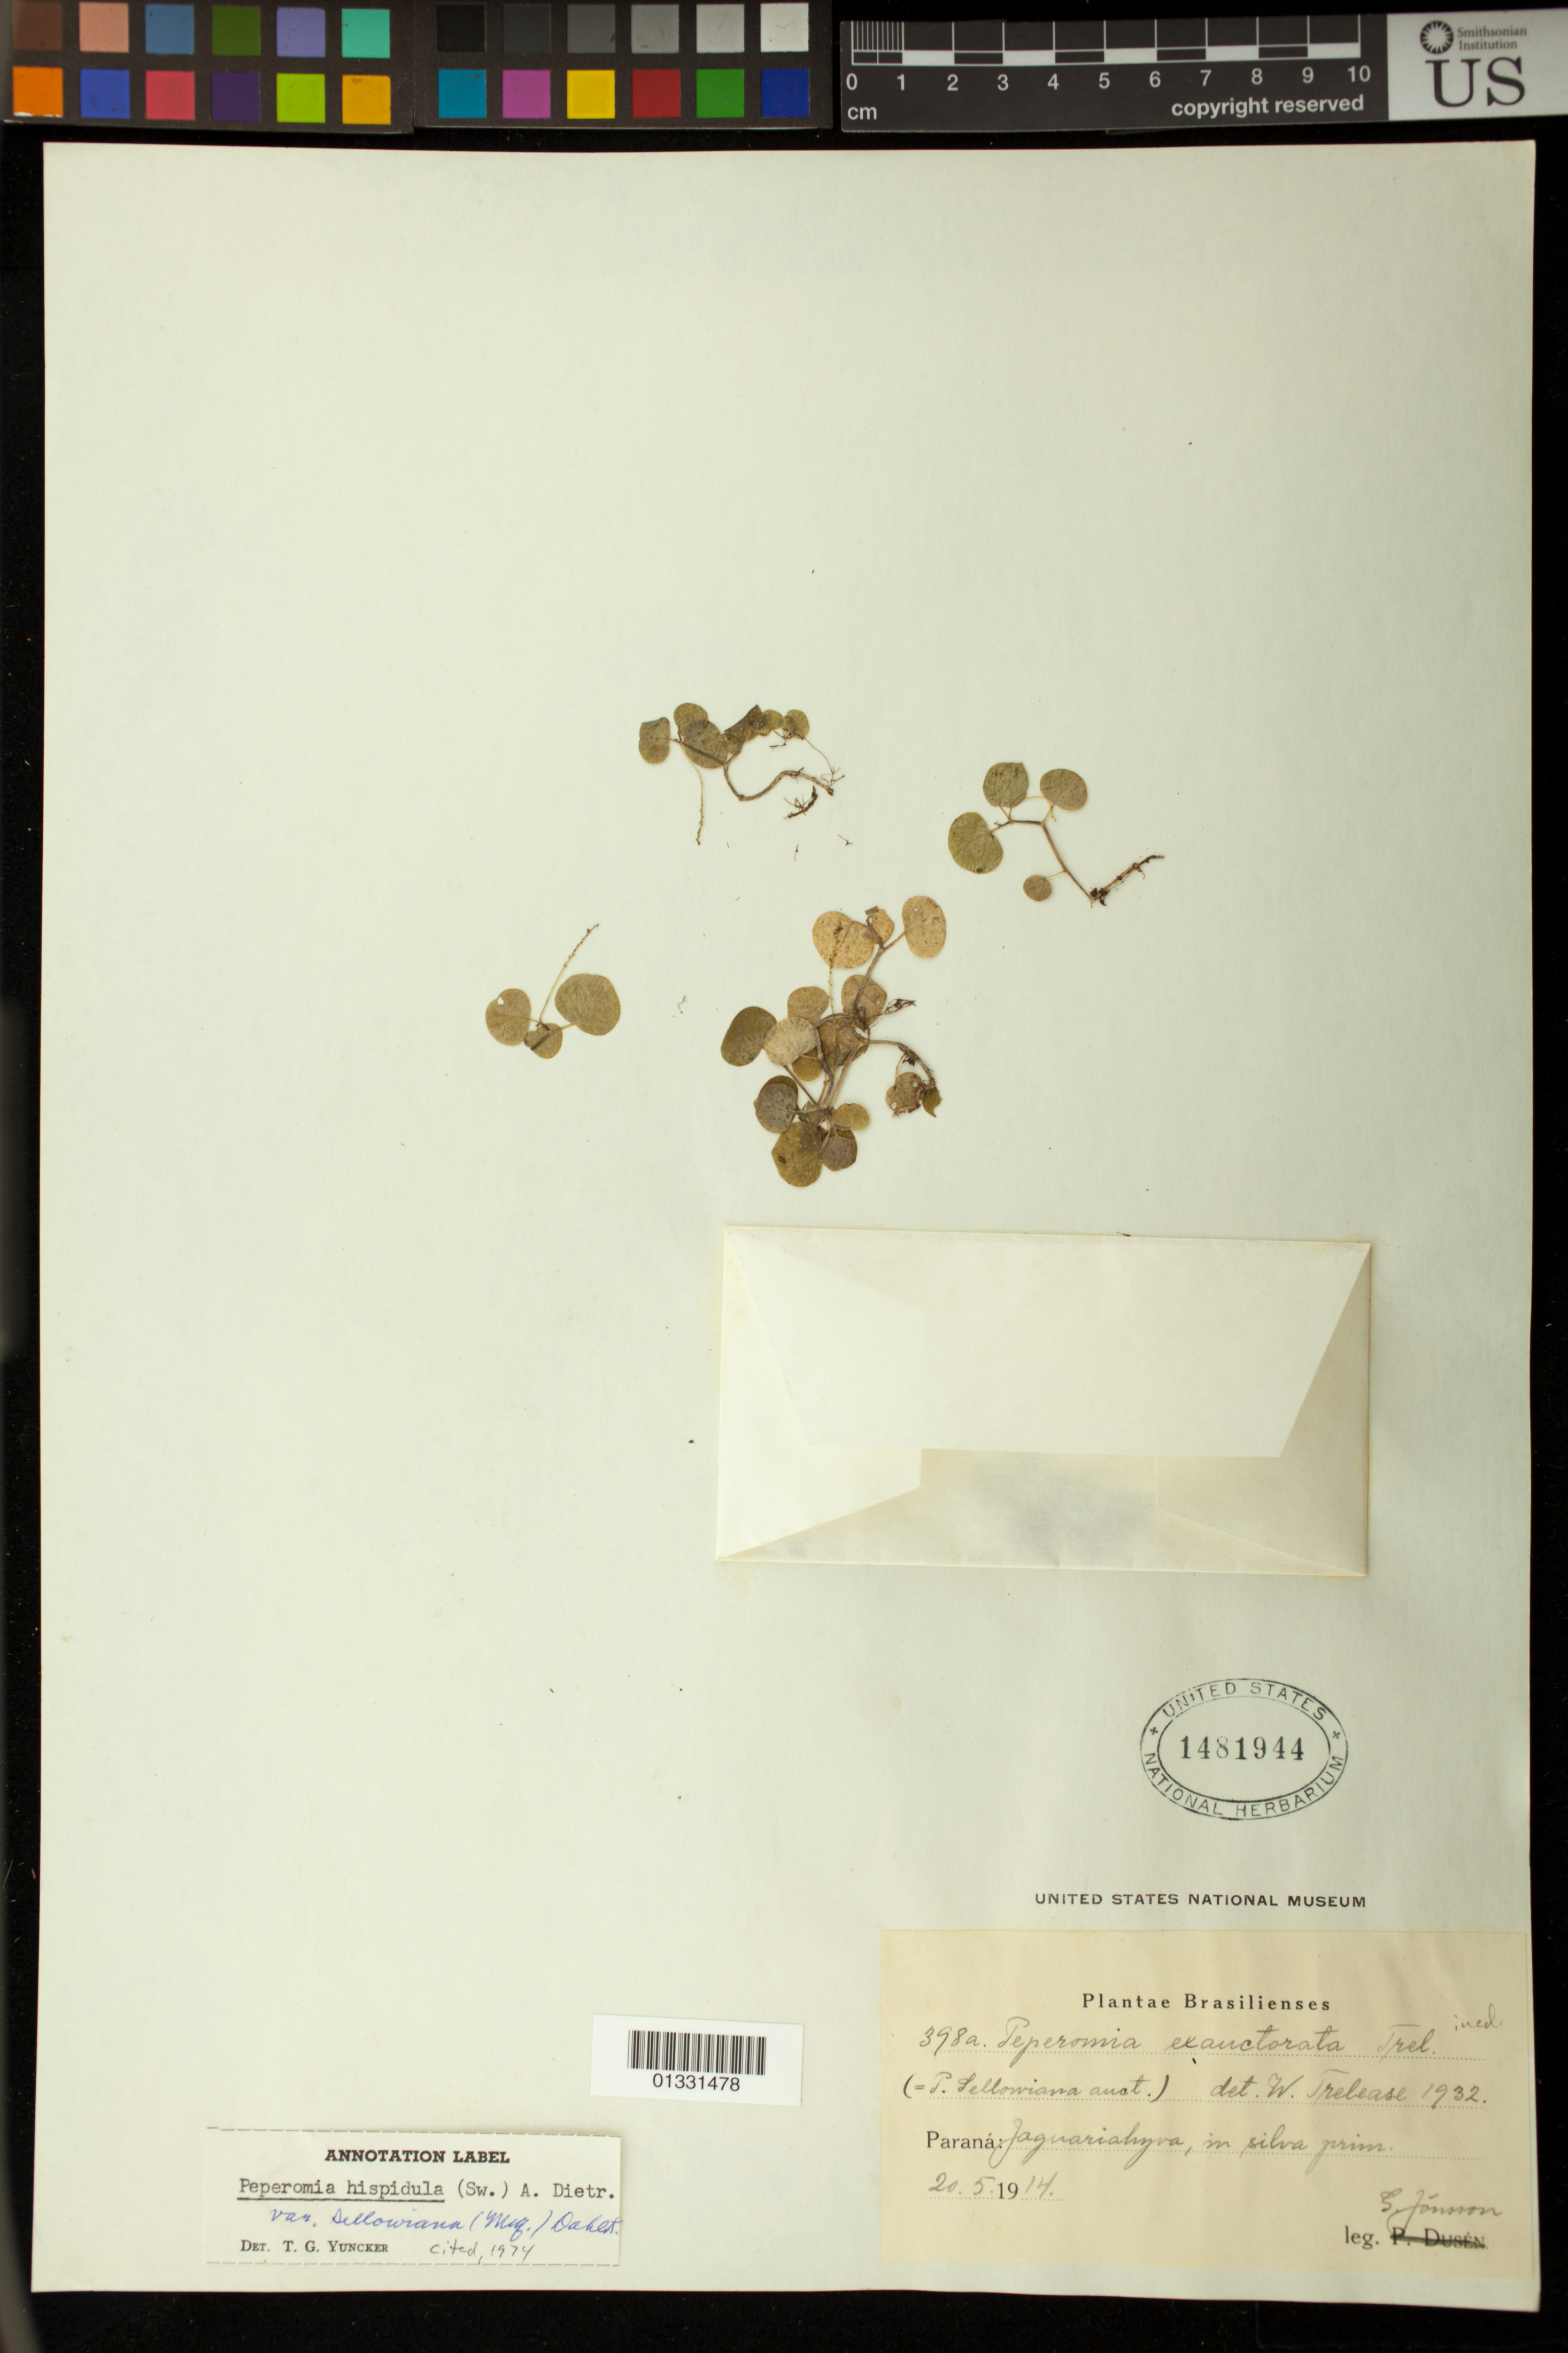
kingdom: Plantae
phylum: Tracheophyta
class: Magnoliopsida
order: Piperales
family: Piperaceae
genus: Peperomia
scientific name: Peperomia hispidula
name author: (Sw.) A. Dietr.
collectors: G. Jonsson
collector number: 398a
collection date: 1914-05-20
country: Brazil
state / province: Paraná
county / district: Jaguariaíva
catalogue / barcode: US 1481944